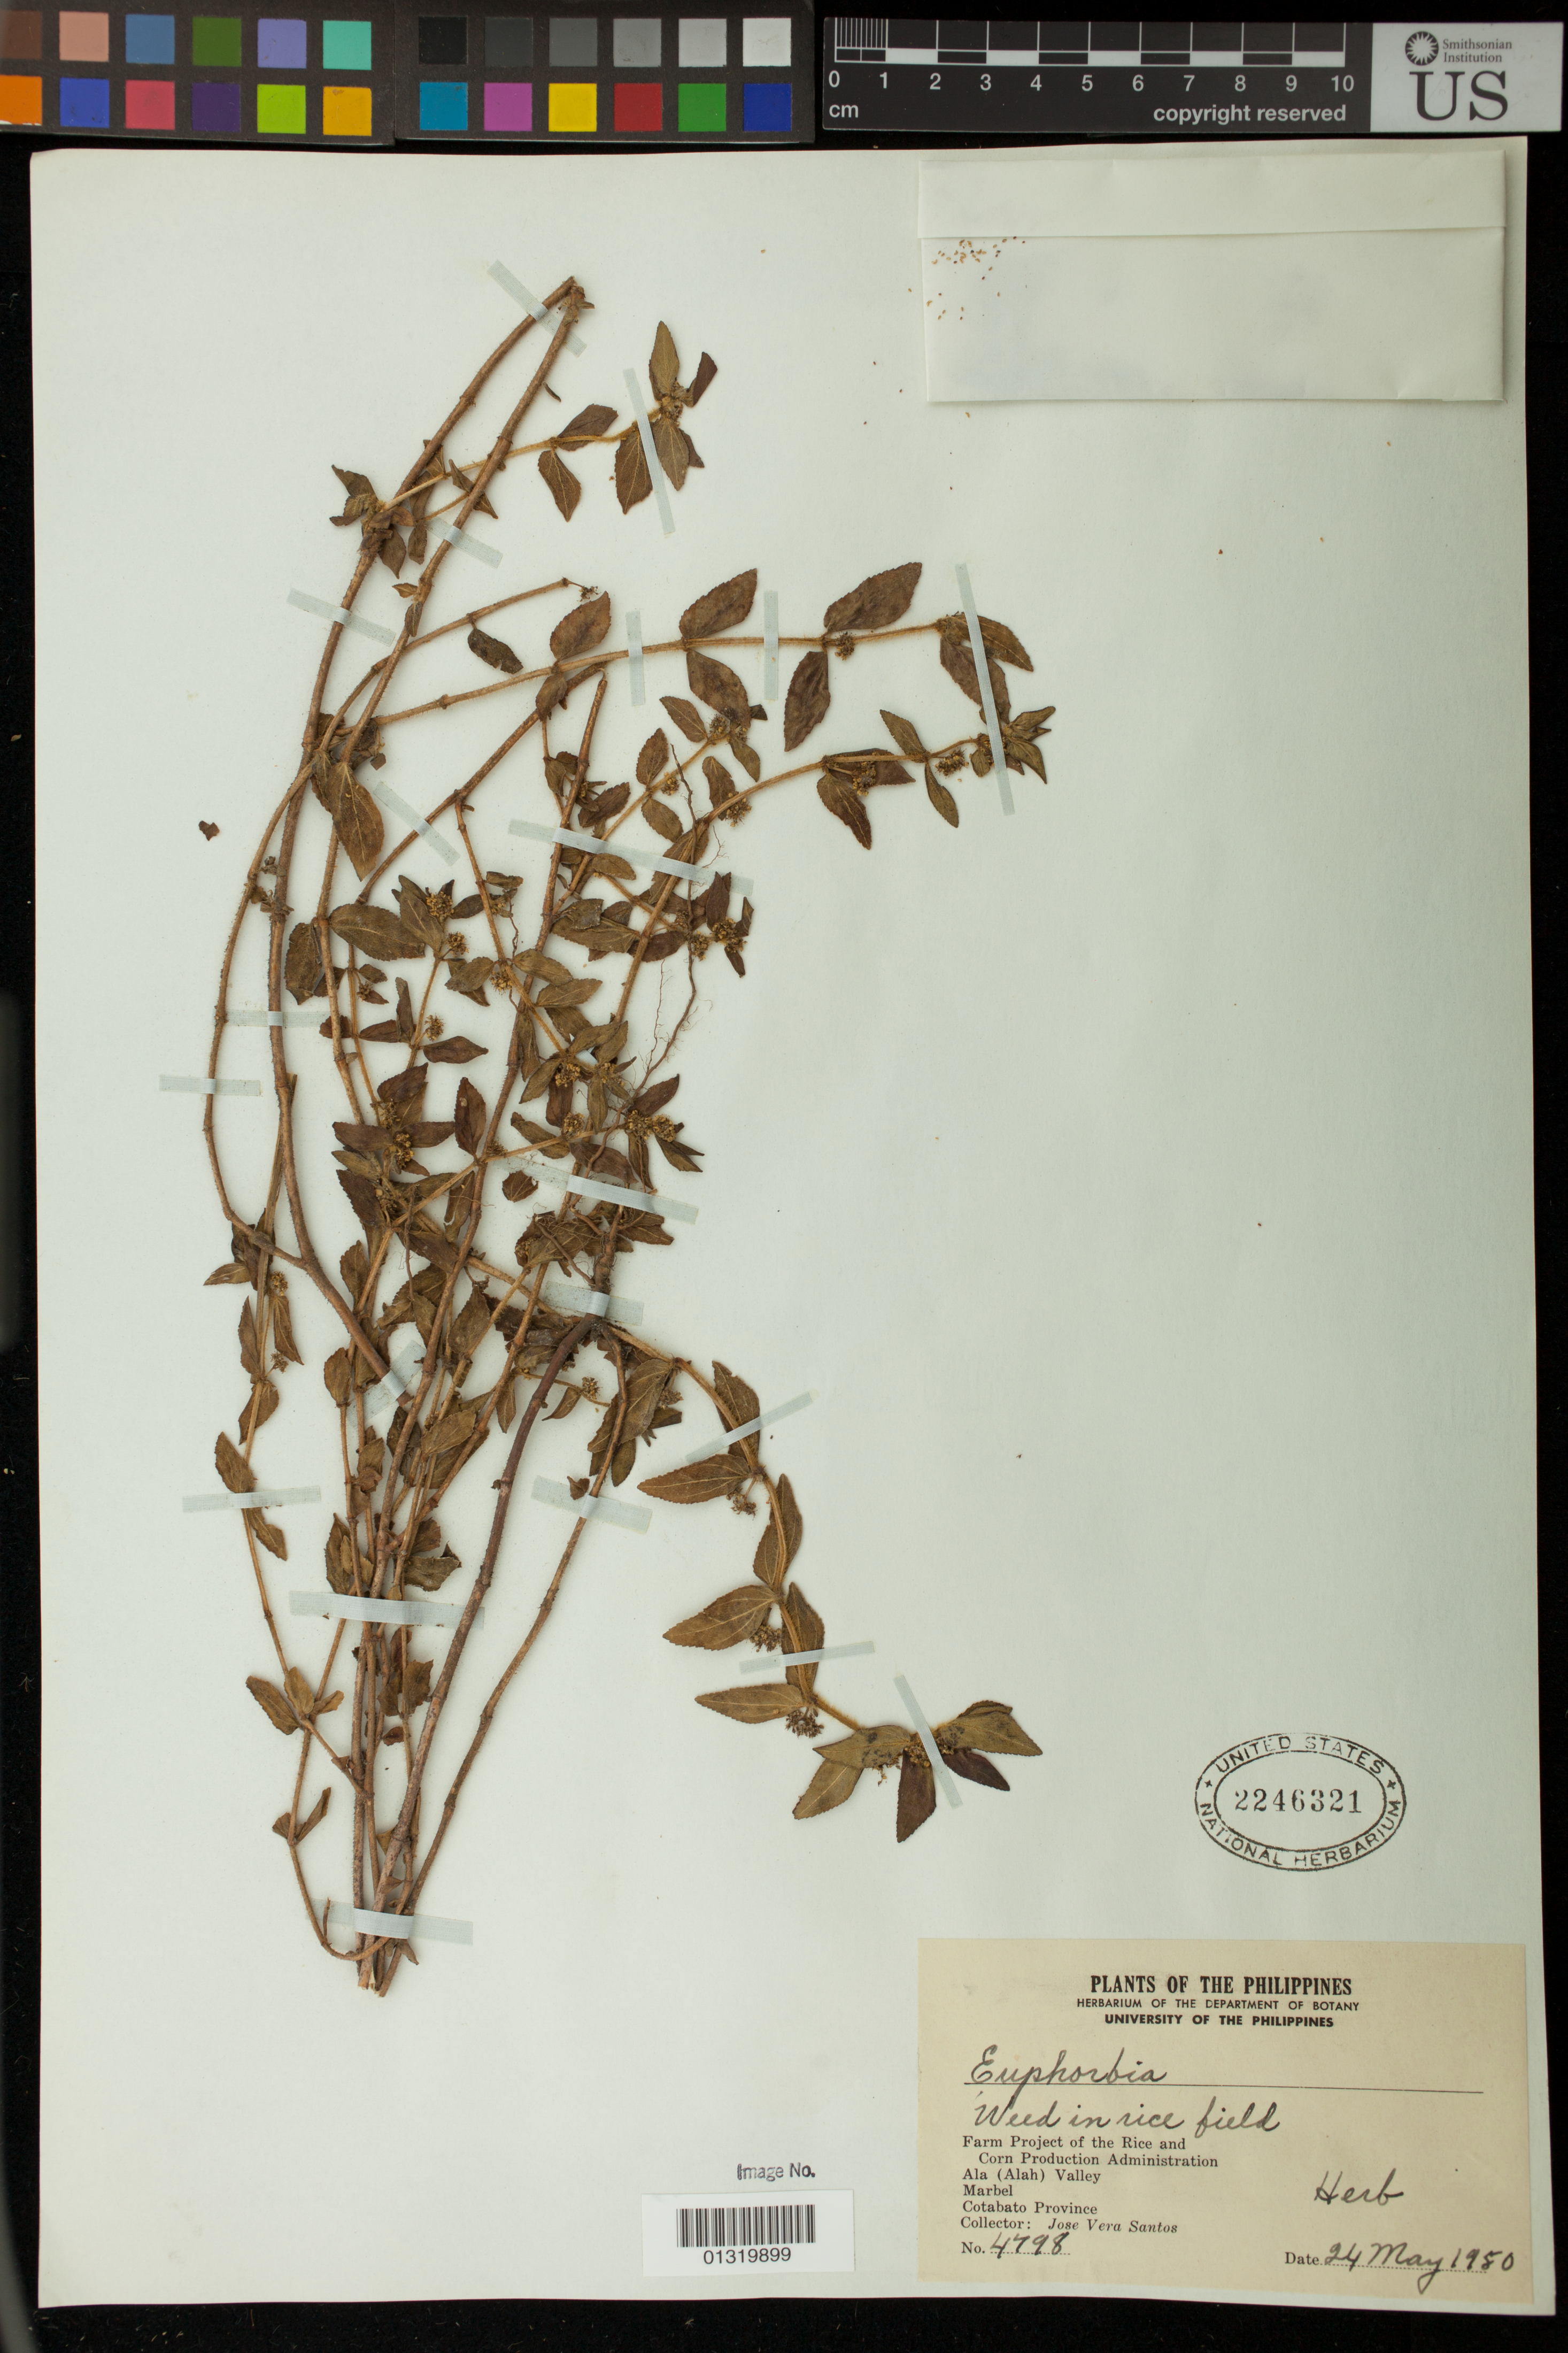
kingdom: Plantae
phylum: Tracheophyta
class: Magnoliopsida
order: Malpighiales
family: Euphorbiaceae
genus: Euphorbia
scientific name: Euphorbia hirta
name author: L.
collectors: J. Vera Santos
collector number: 4798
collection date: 1950-05-24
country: Philippines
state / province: Soccsksargen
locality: Cotabato Region, Ala (Alah) Valley; Marbel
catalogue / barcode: US 2246321